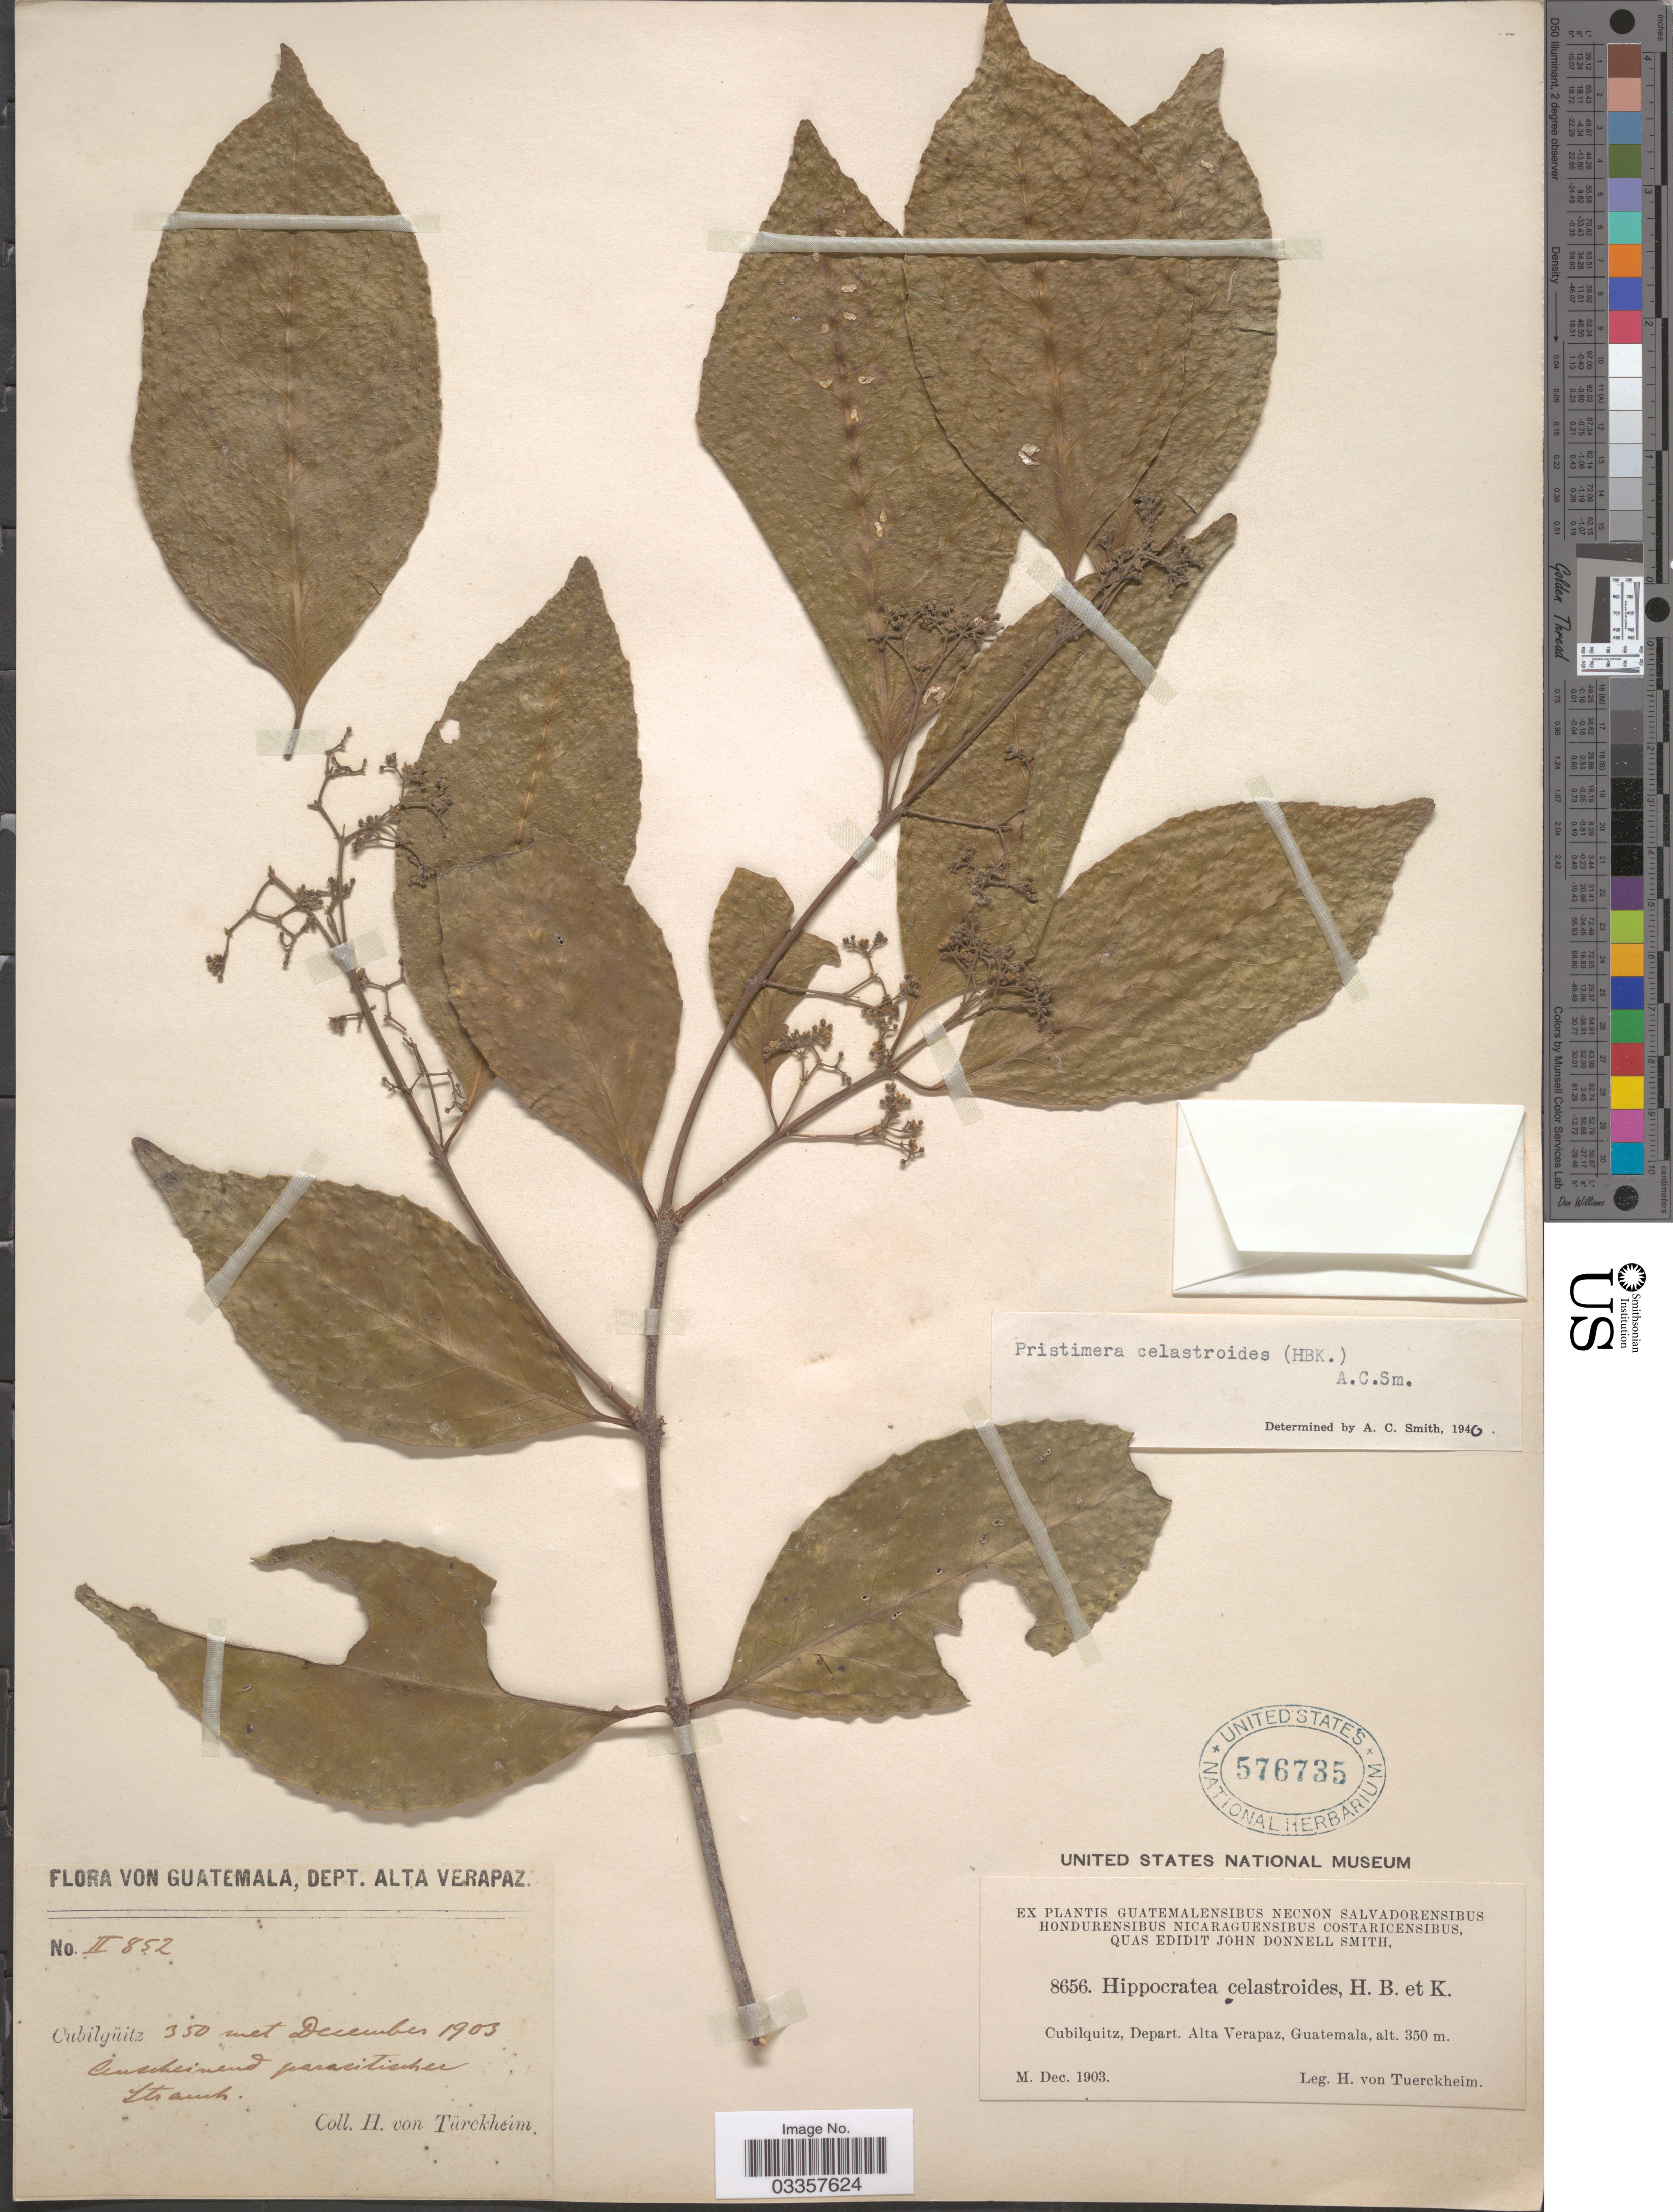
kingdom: Plantae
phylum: Tracheophyta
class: Magnoliopsida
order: Celastrales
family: Celastraceae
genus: Pristimera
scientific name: Pristimera celastroides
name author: (Kunth) A.C. Sm.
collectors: H. von Türckheim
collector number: II852/8656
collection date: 1903-12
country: Guatemala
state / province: Alta Verapaz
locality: Cubilquitz, Depart. Alta Verapaz.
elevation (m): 350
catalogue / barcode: US 576735